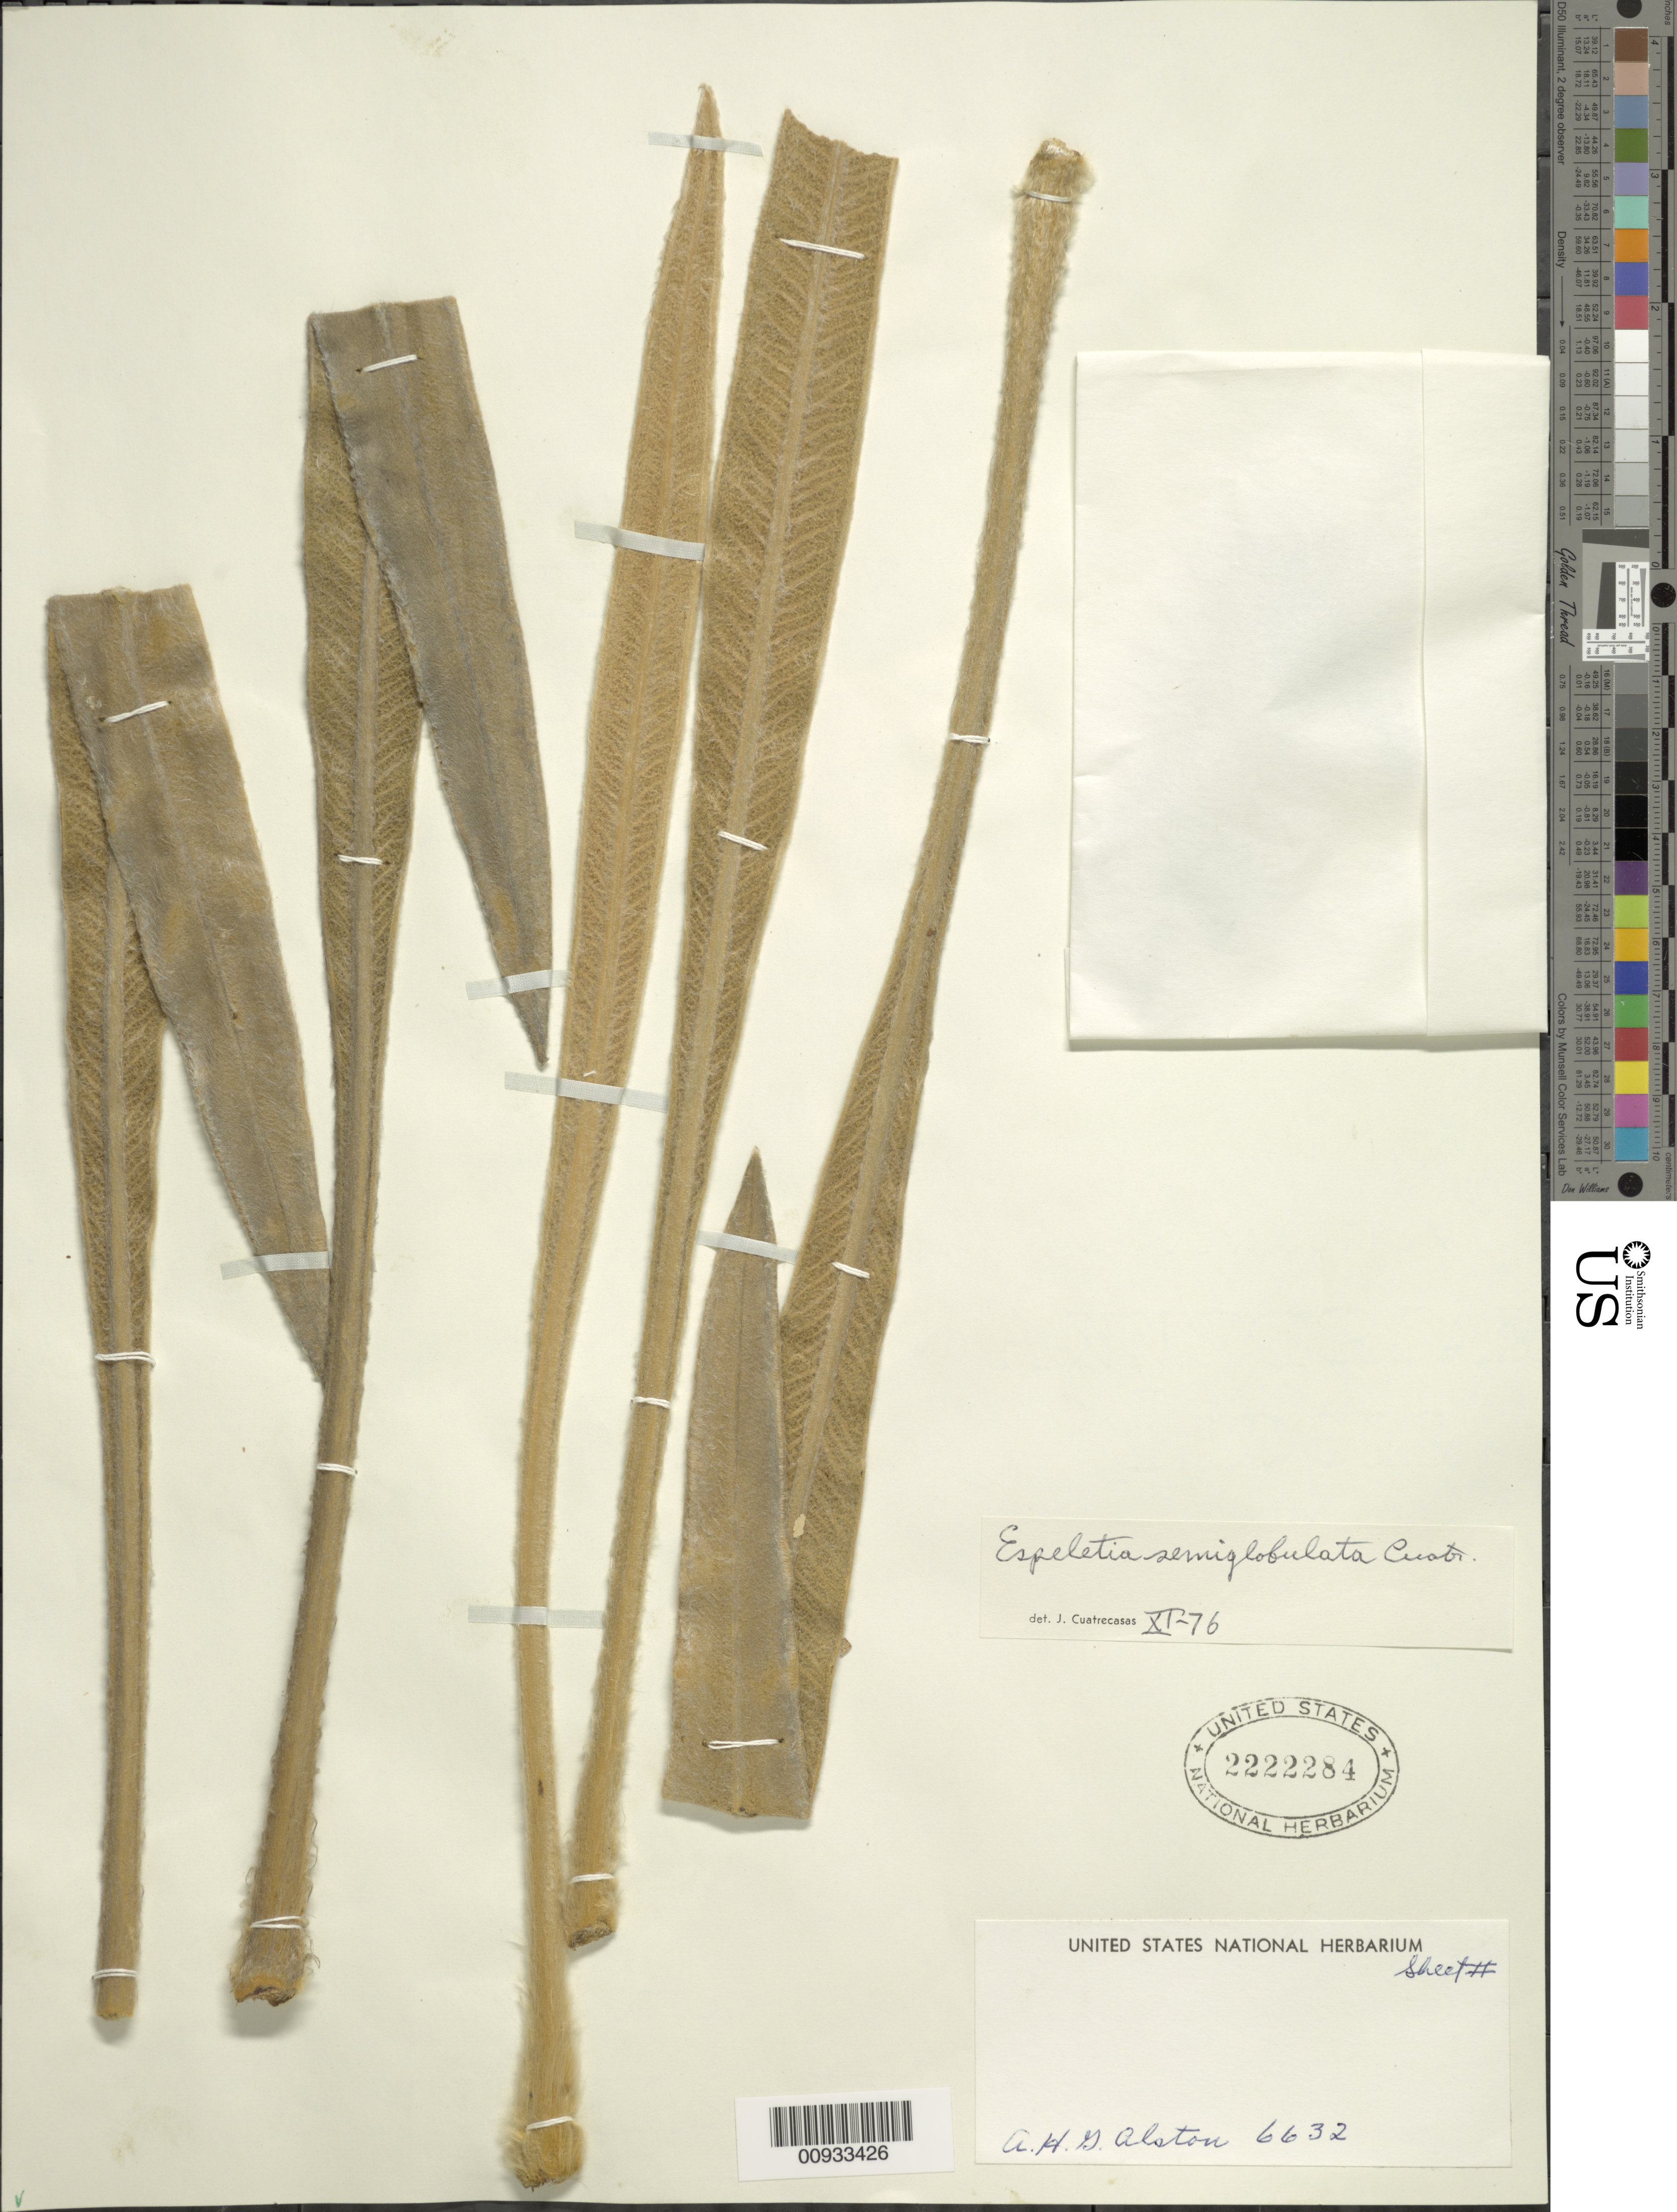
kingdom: Plantae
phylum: Tracheophyta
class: Magnoliopsida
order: Asterales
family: Asteraceae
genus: Espeletia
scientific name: Espeletia semiglobulata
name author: Cuatrec.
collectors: A. H. Alston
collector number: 6632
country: United States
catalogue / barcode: US 2222284